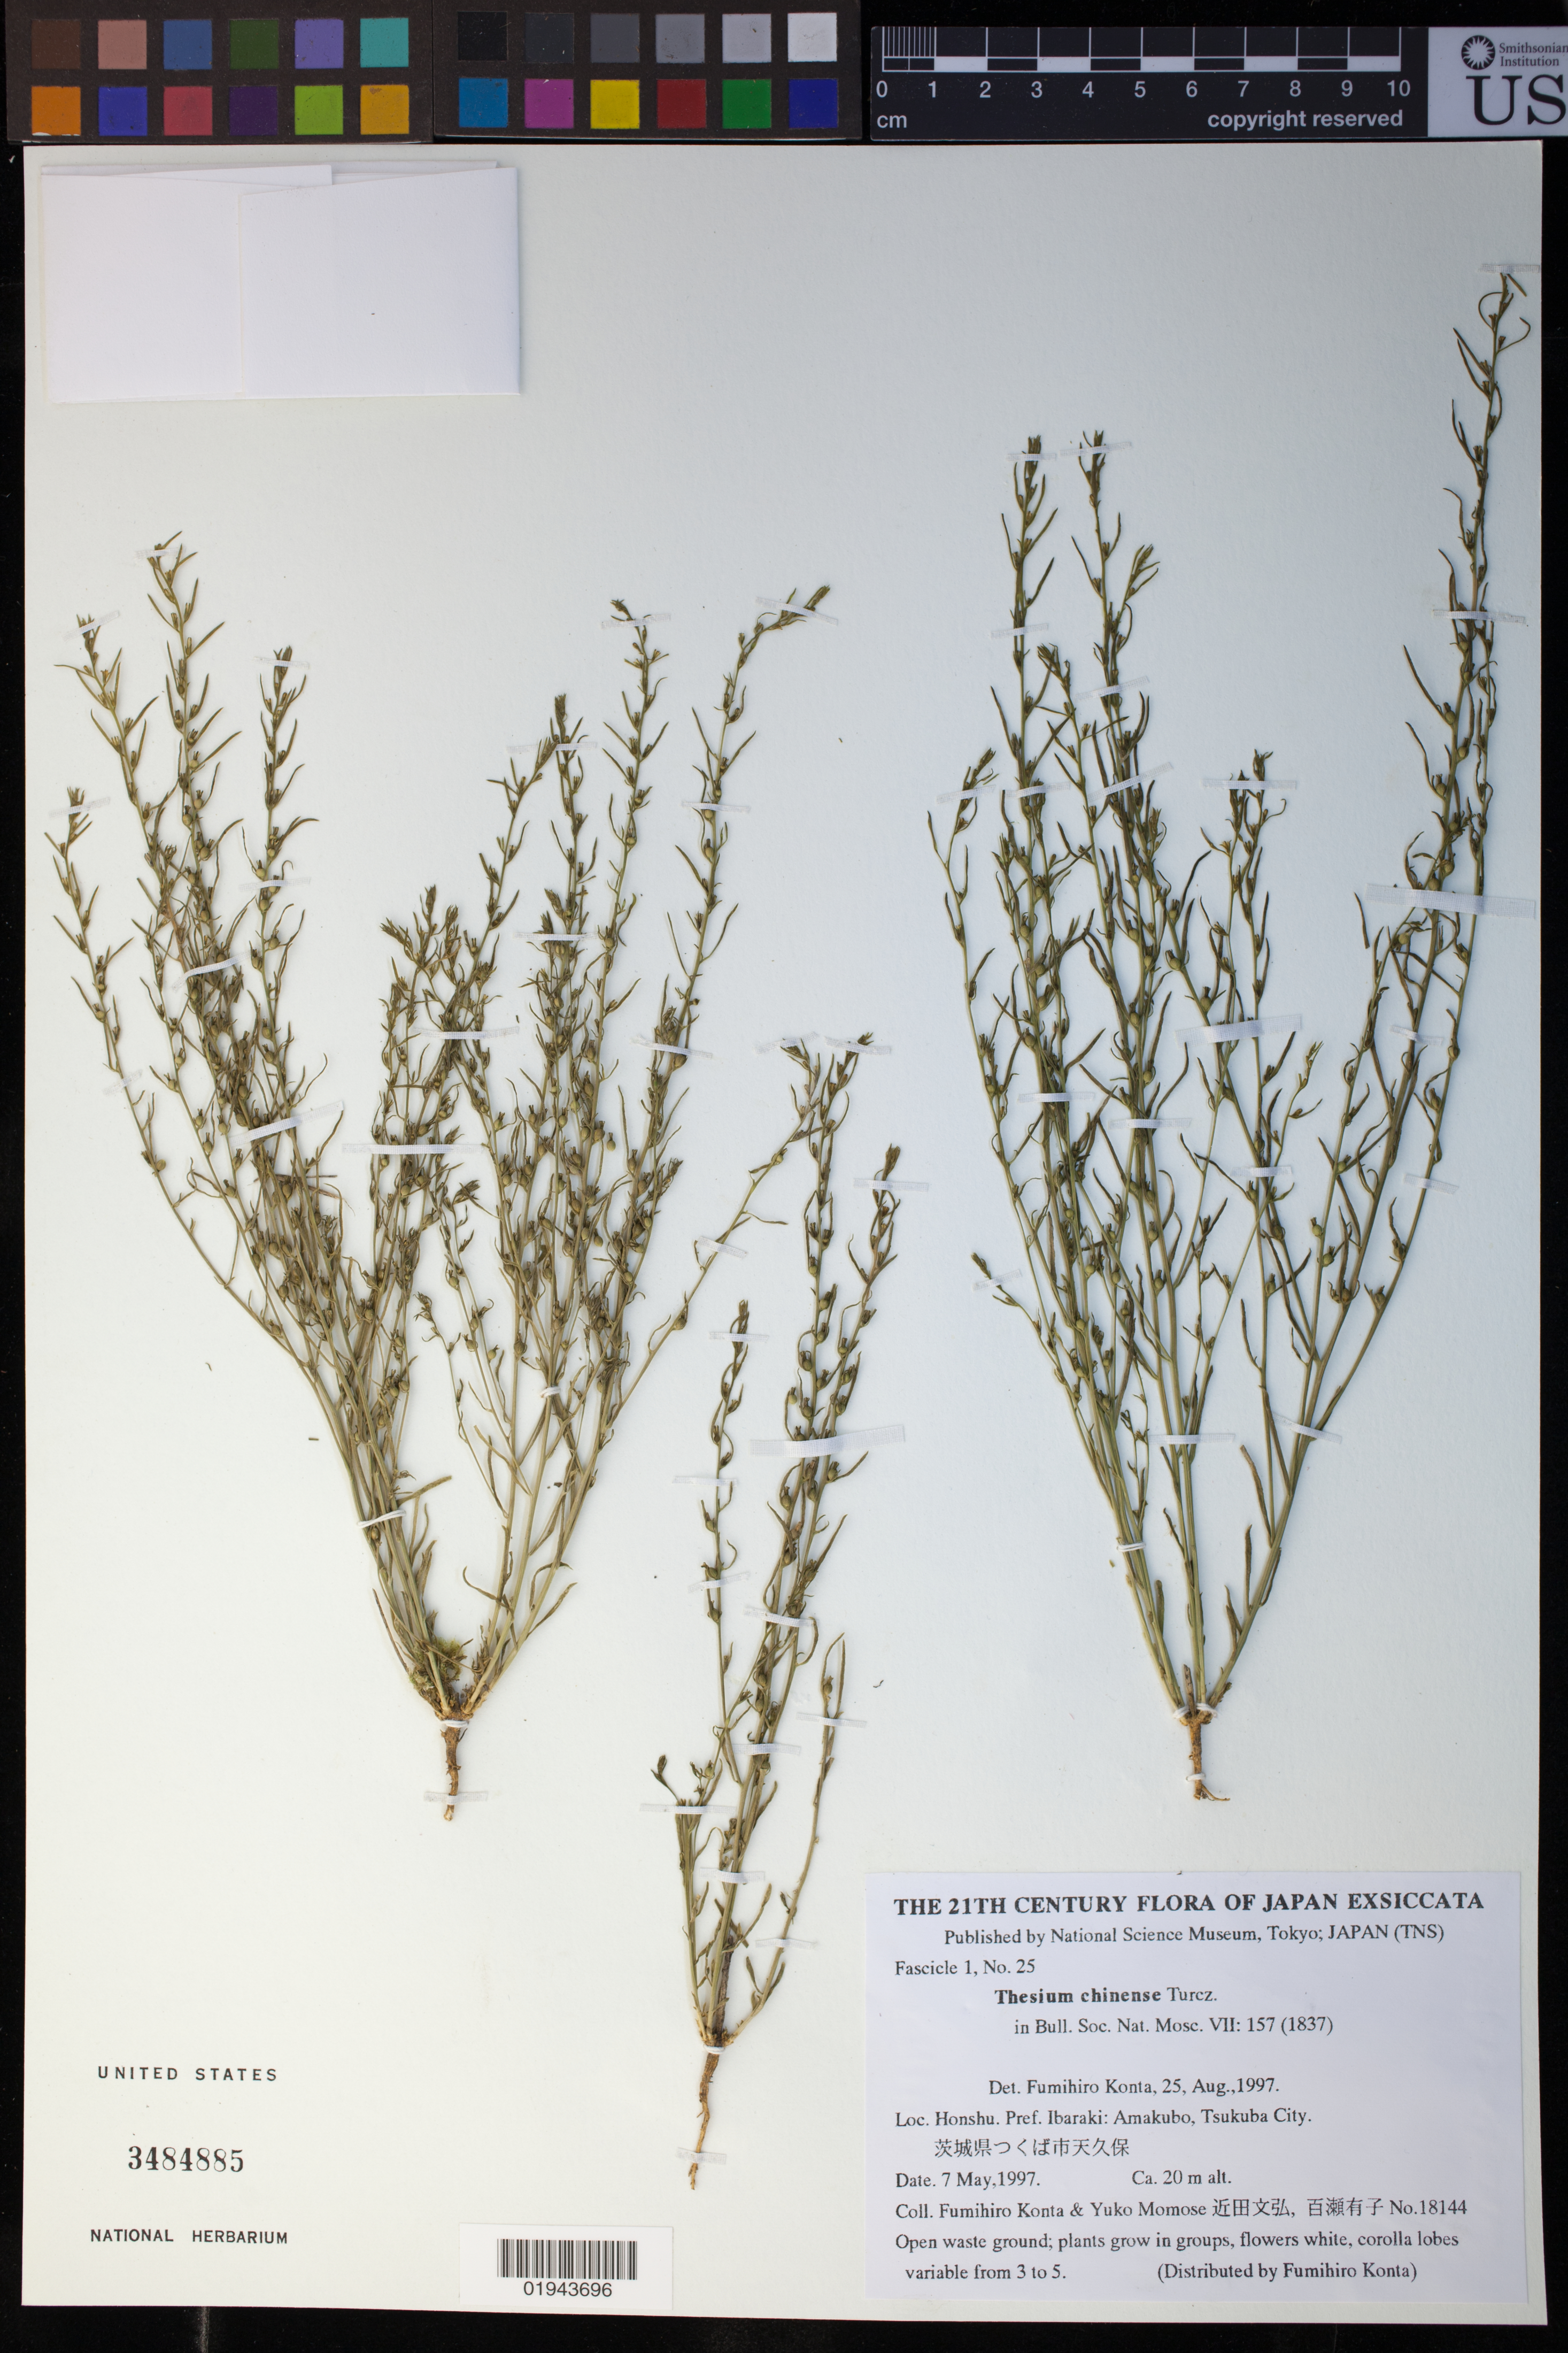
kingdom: Plantae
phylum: Tracheophyta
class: Magnoliopsida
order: Santalales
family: Thesiaceae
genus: Thesium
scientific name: Thesium chinense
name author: Turcz.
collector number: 18144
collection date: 1997-05-07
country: Japan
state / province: Ibaraki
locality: Honshu.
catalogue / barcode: US 3484885